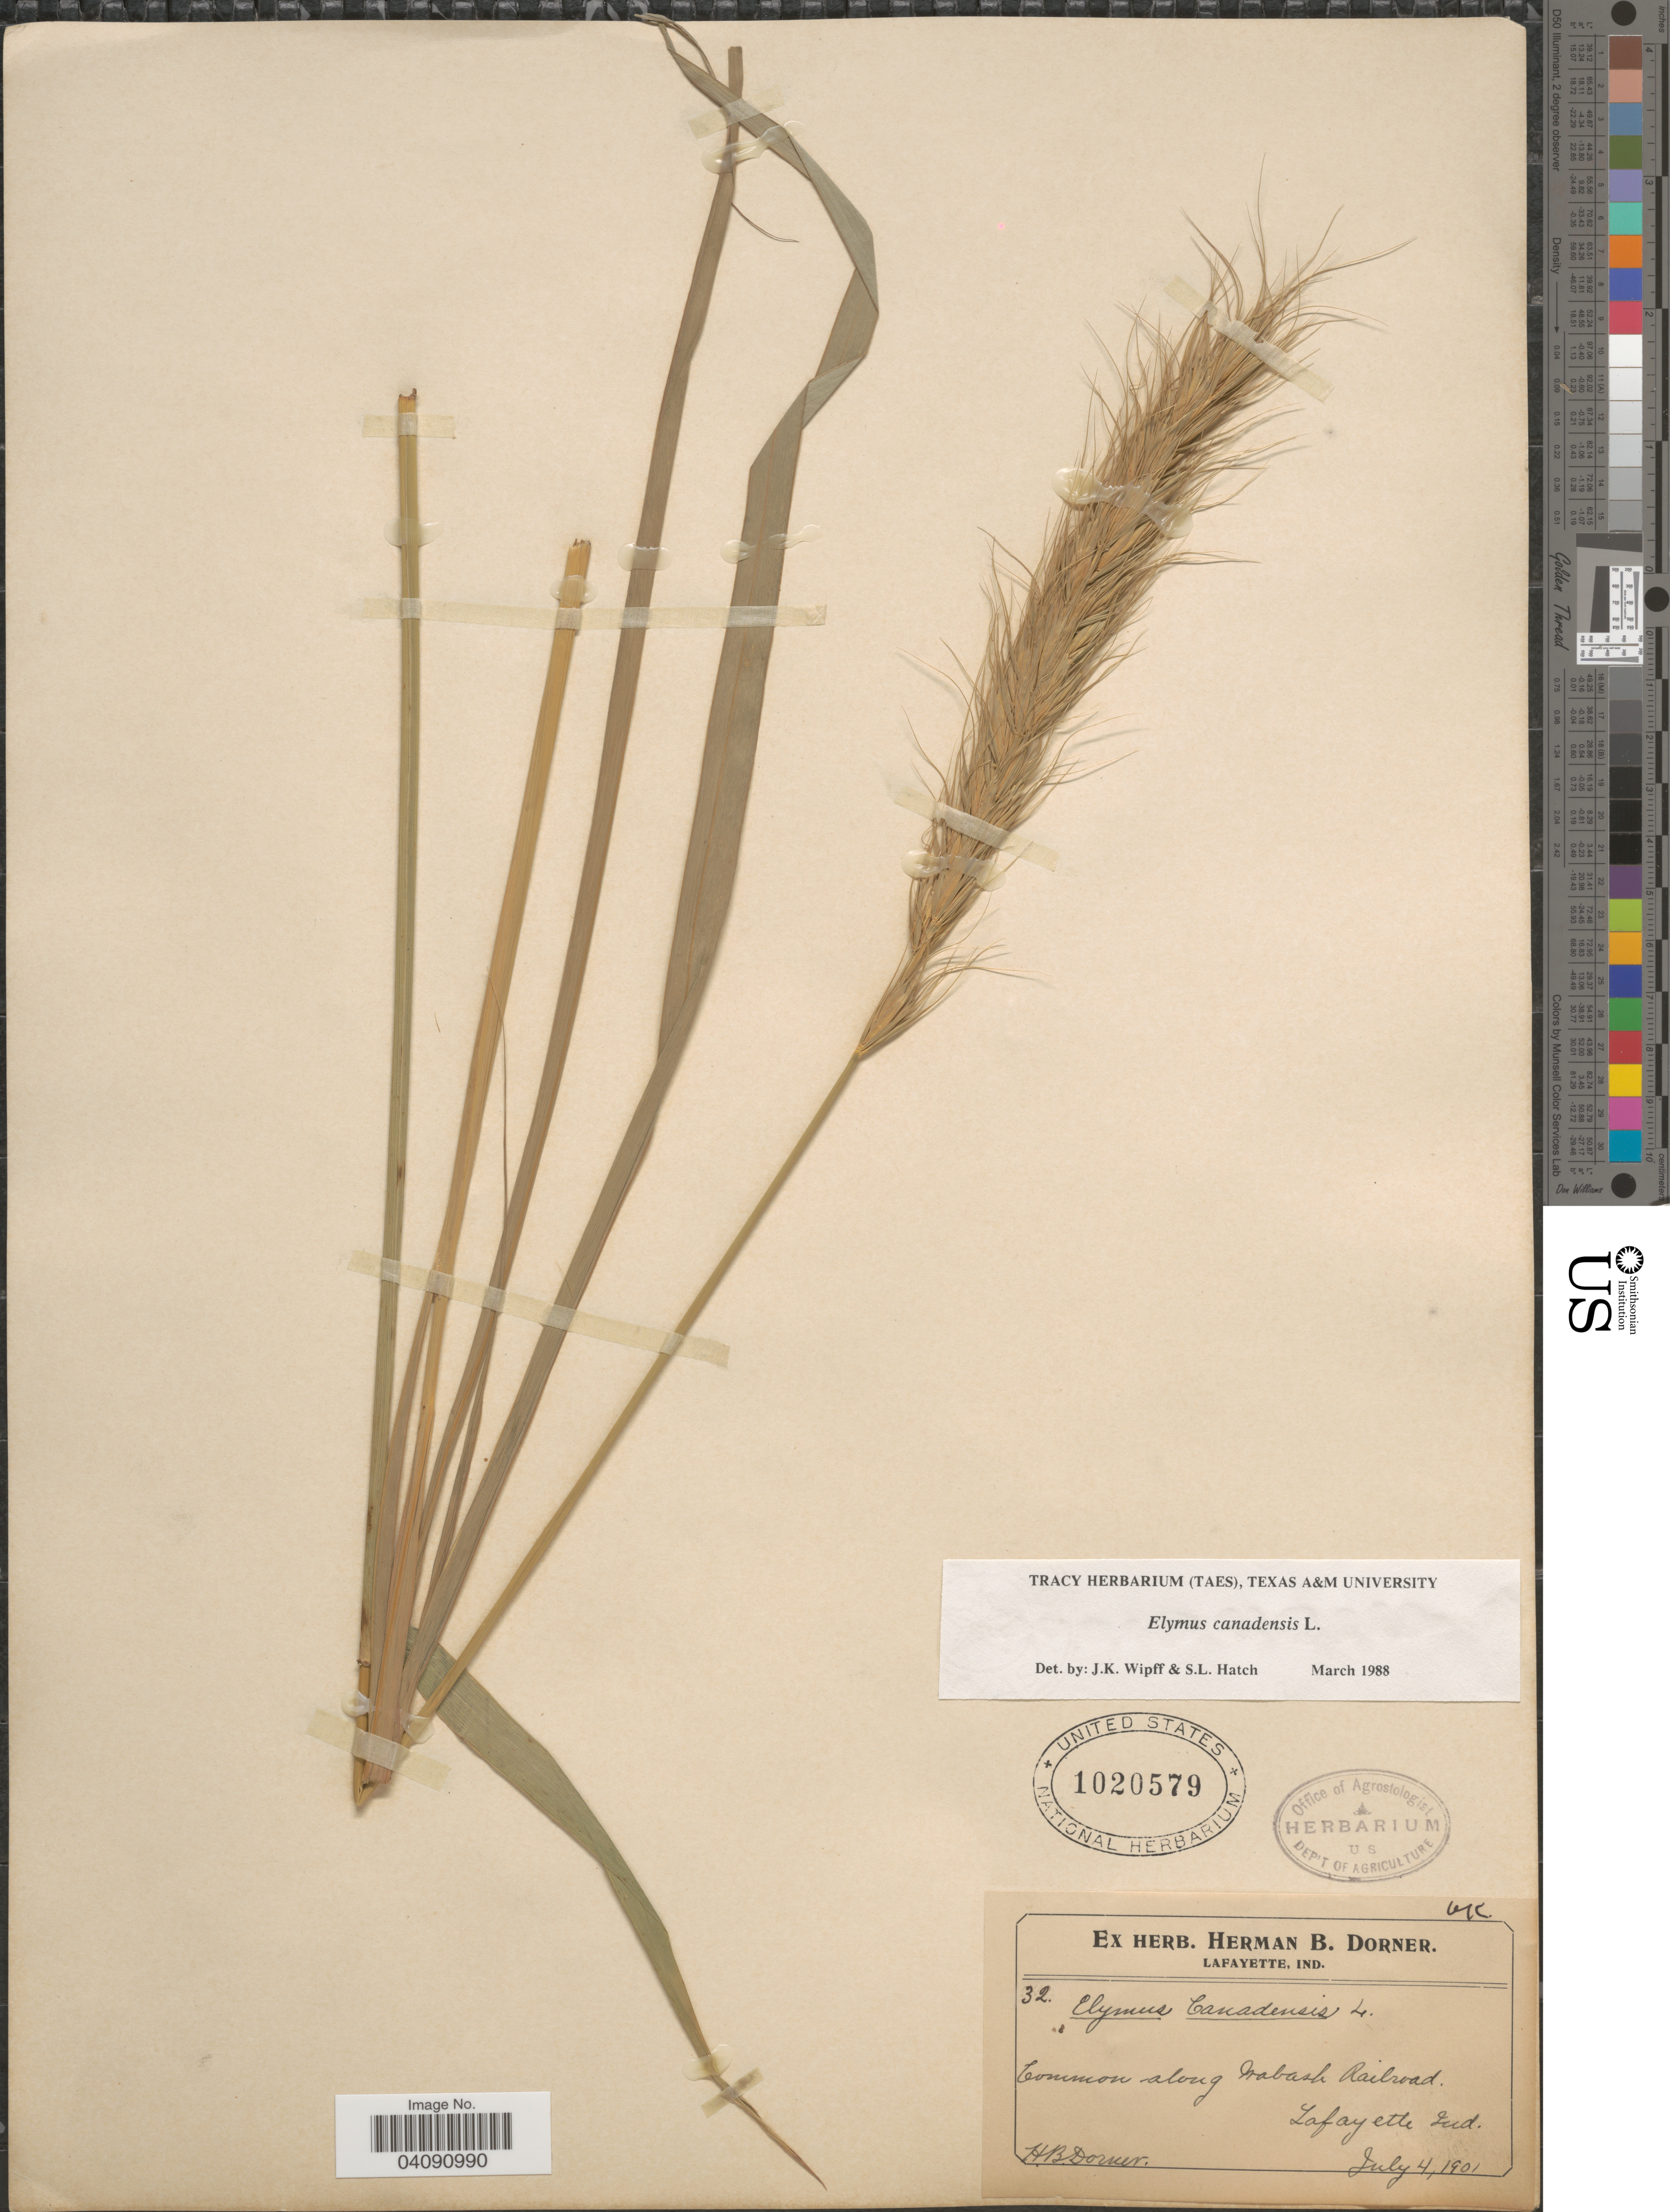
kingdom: Plantae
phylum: Tracheophyta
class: Liliopsida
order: Poales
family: Poaceae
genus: Elymus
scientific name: Elymus canadensis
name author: L.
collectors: H. Dorner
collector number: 32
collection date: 1901-07-04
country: United States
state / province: Indiana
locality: Along Wabash Railroad. Lafayette.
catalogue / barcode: US 1020579